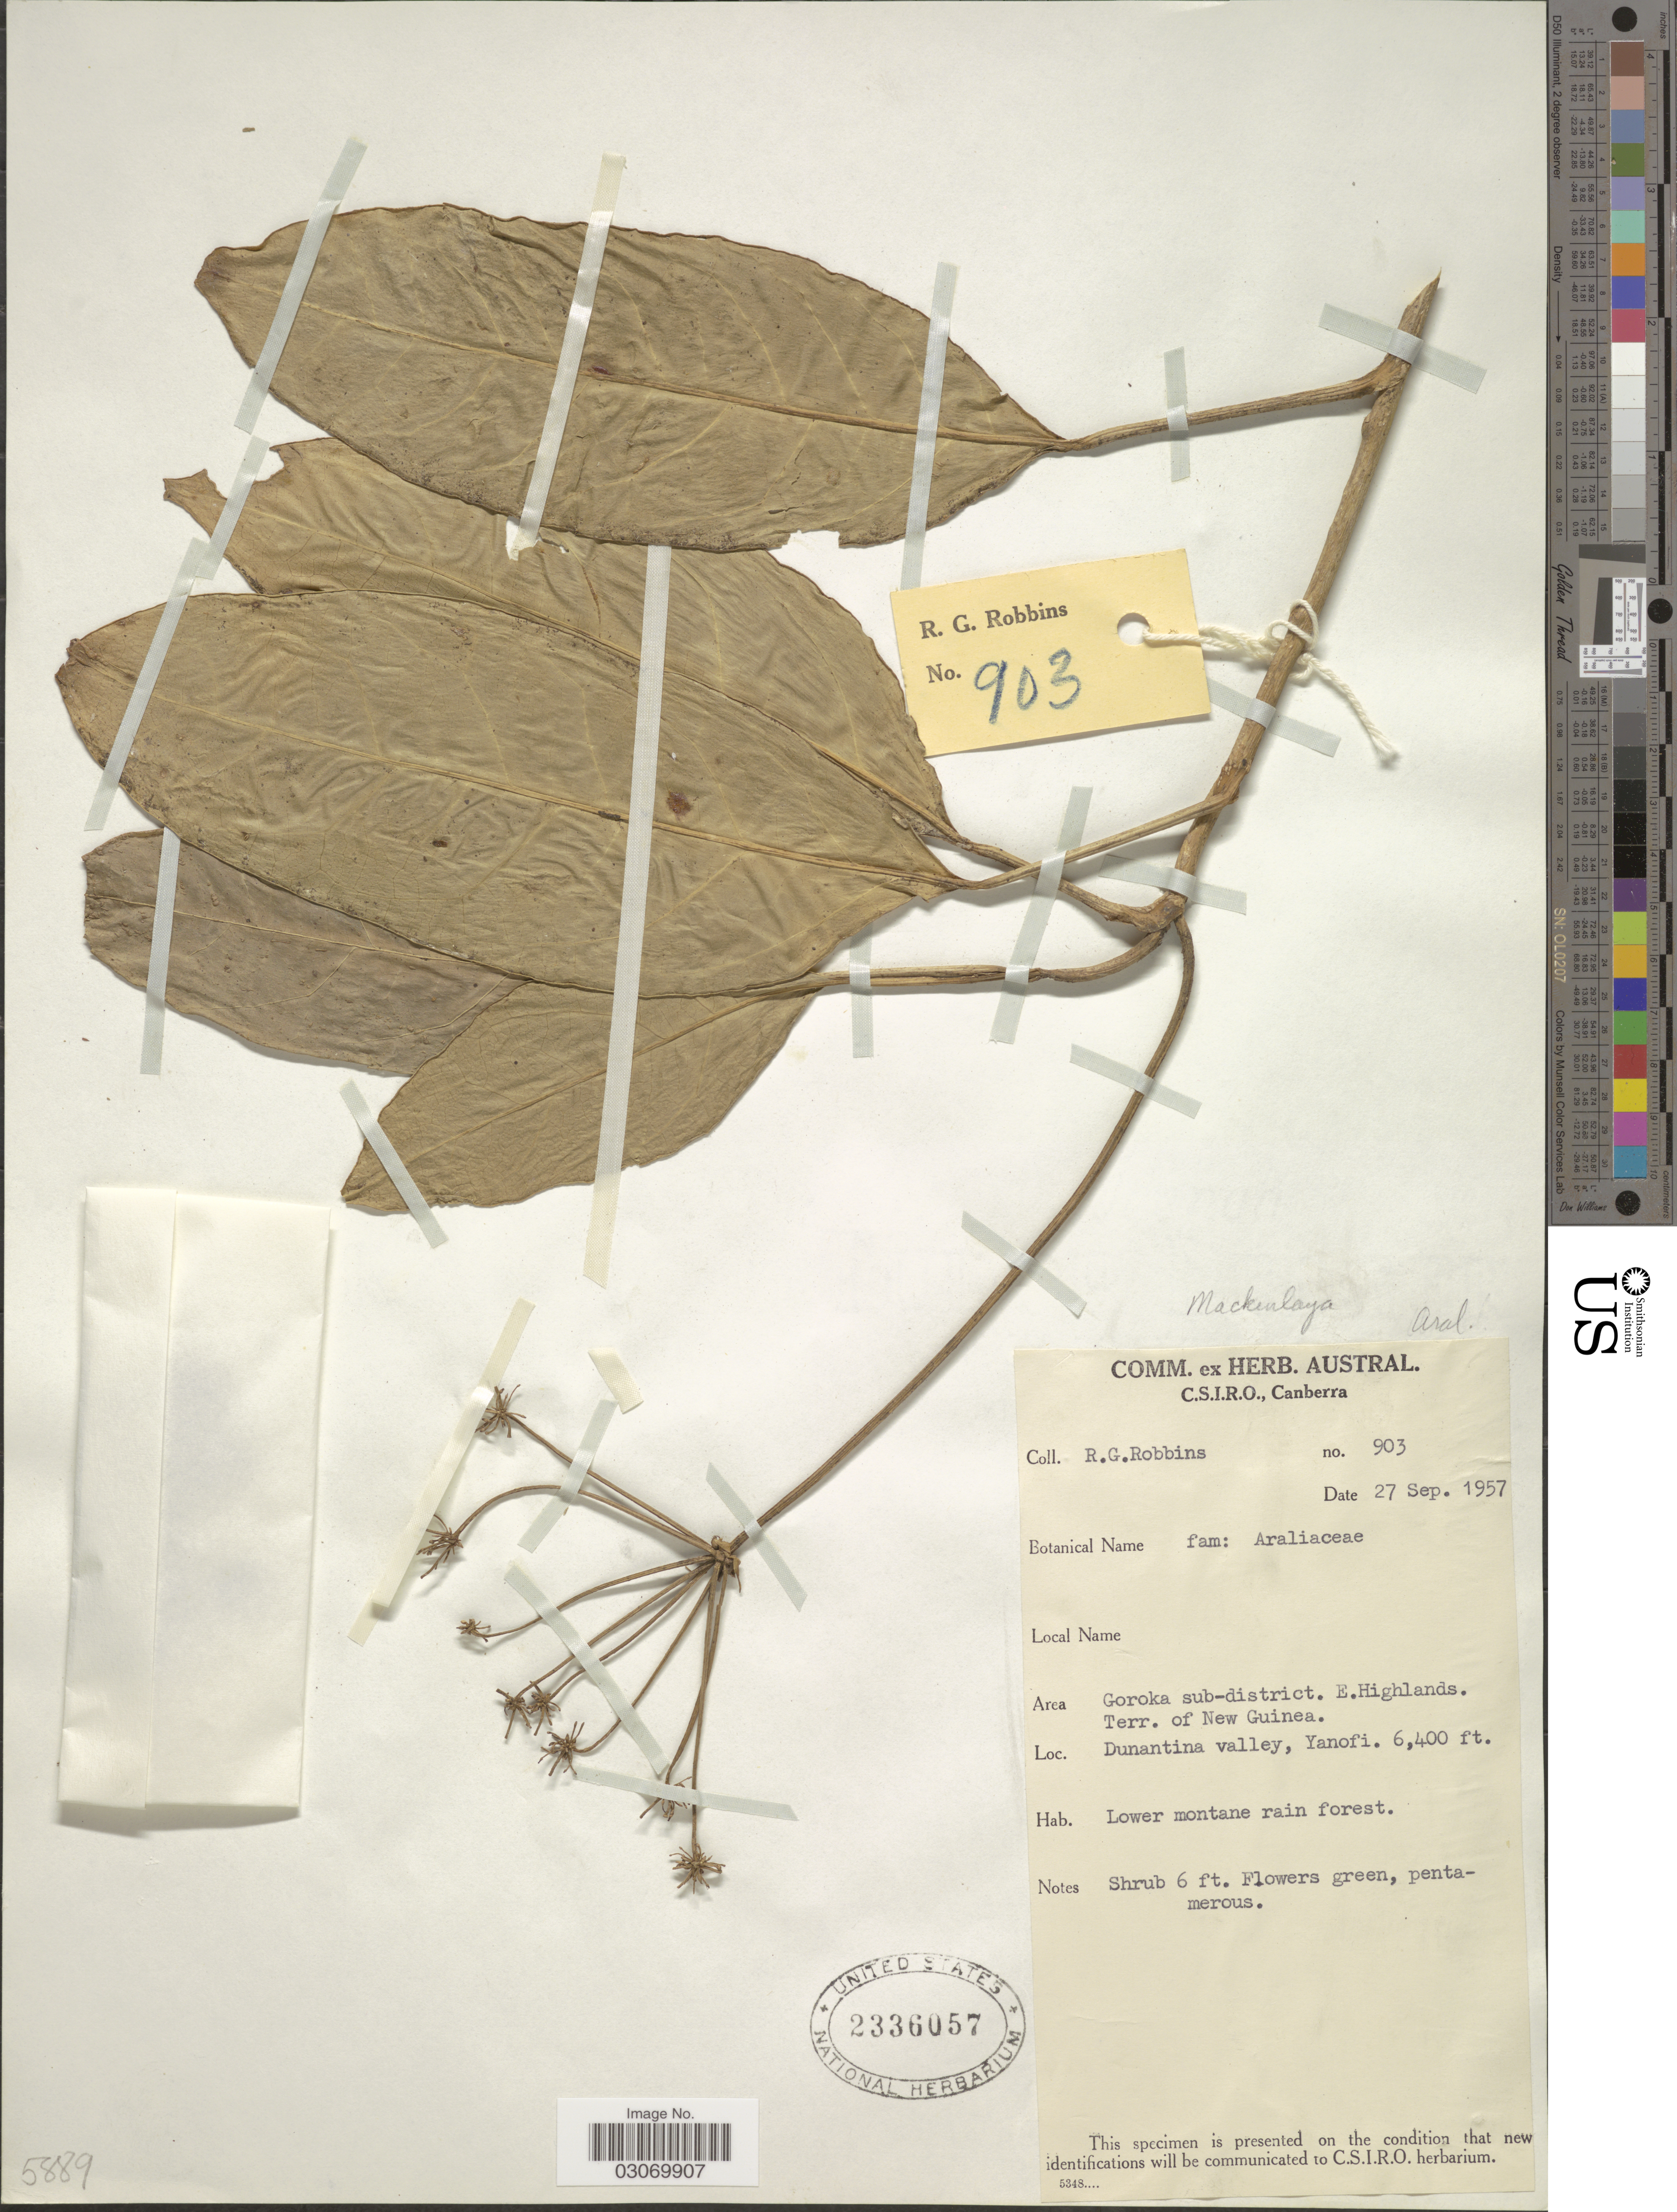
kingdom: Plantae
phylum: Tracheophyta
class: Magnoliopsida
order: Apiales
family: Apiaceae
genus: Mackinlaya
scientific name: Mackinlaya sp.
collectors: R. Robbins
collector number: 903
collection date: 1957-09-27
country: Papua New Guinea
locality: Goroka sub-district, E. Highlands, Terr. of New Guinea, Dunantina valley, Yanofi.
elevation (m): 1951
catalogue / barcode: US 2336057